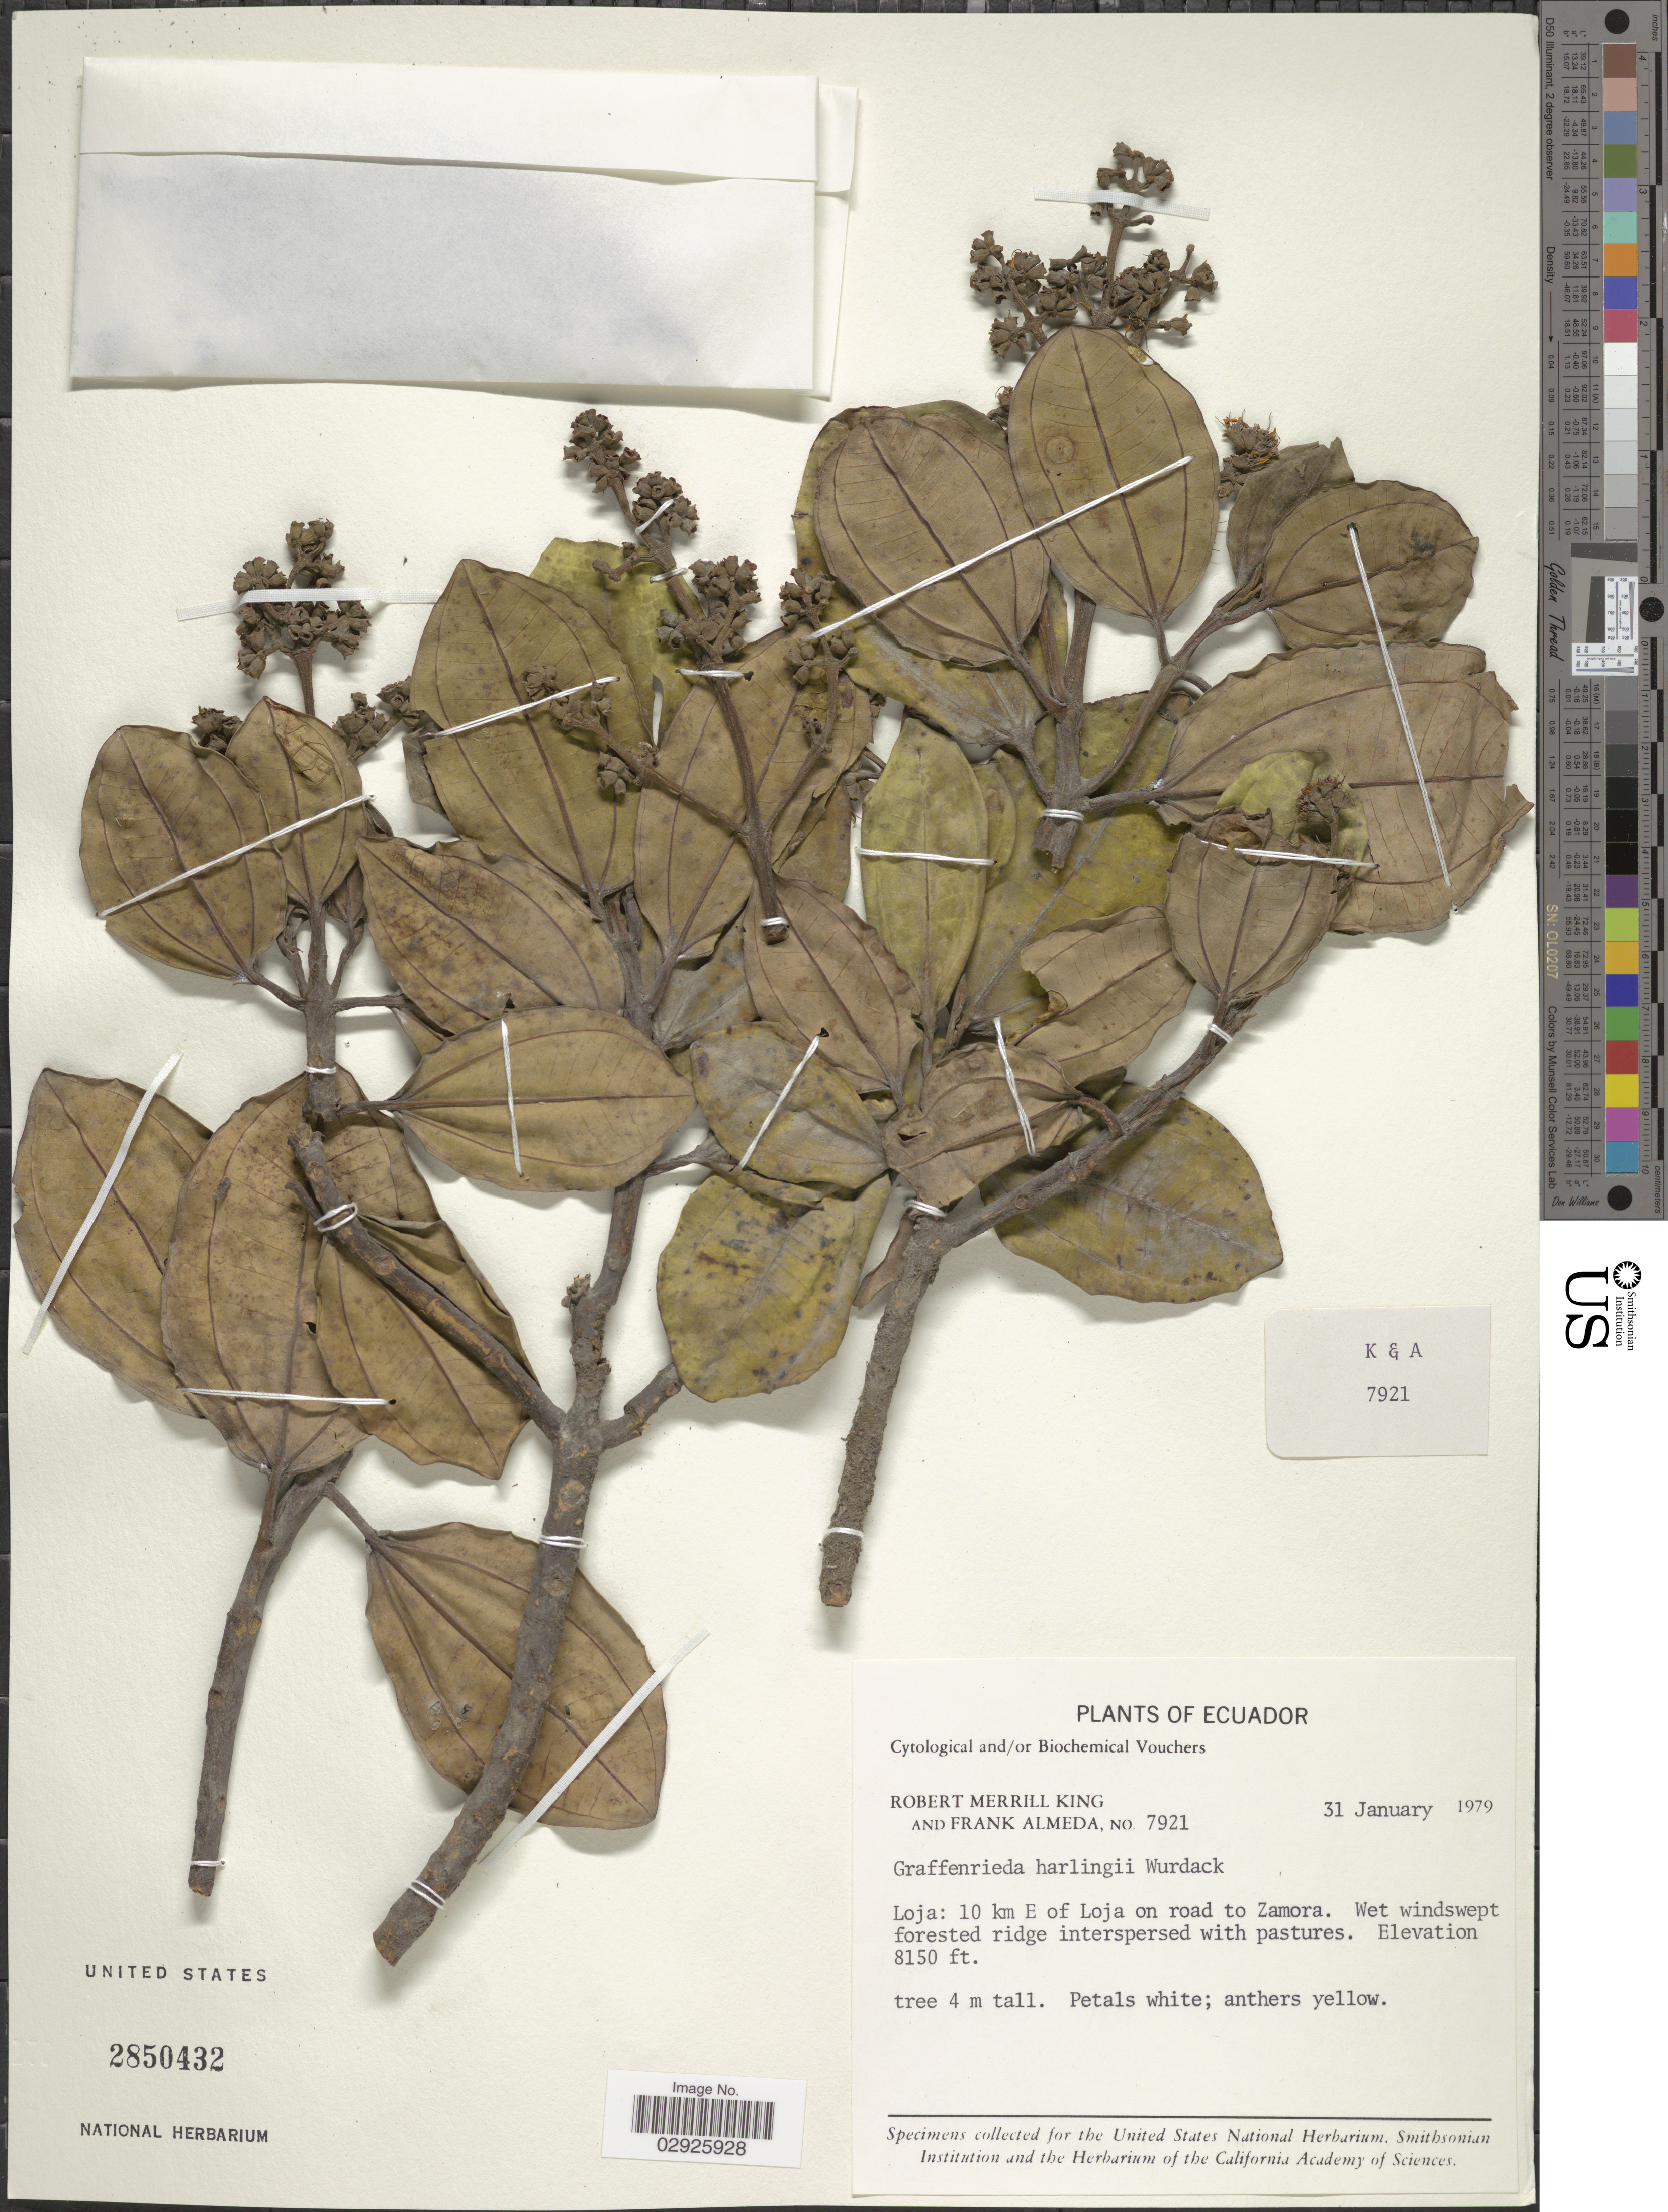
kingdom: Plantae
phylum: Tracheophyta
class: Magnoliopsida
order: Myrtales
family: Melastomataceae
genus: Graffenrieda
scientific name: Graffenrieda harlingii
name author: Wurdack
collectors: R. M. King & F. Almeda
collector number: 7921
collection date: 1979-01-31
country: Ecuador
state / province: Loja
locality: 10 km E of Loja on road to Zamora.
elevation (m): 2484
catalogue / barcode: US 2850432